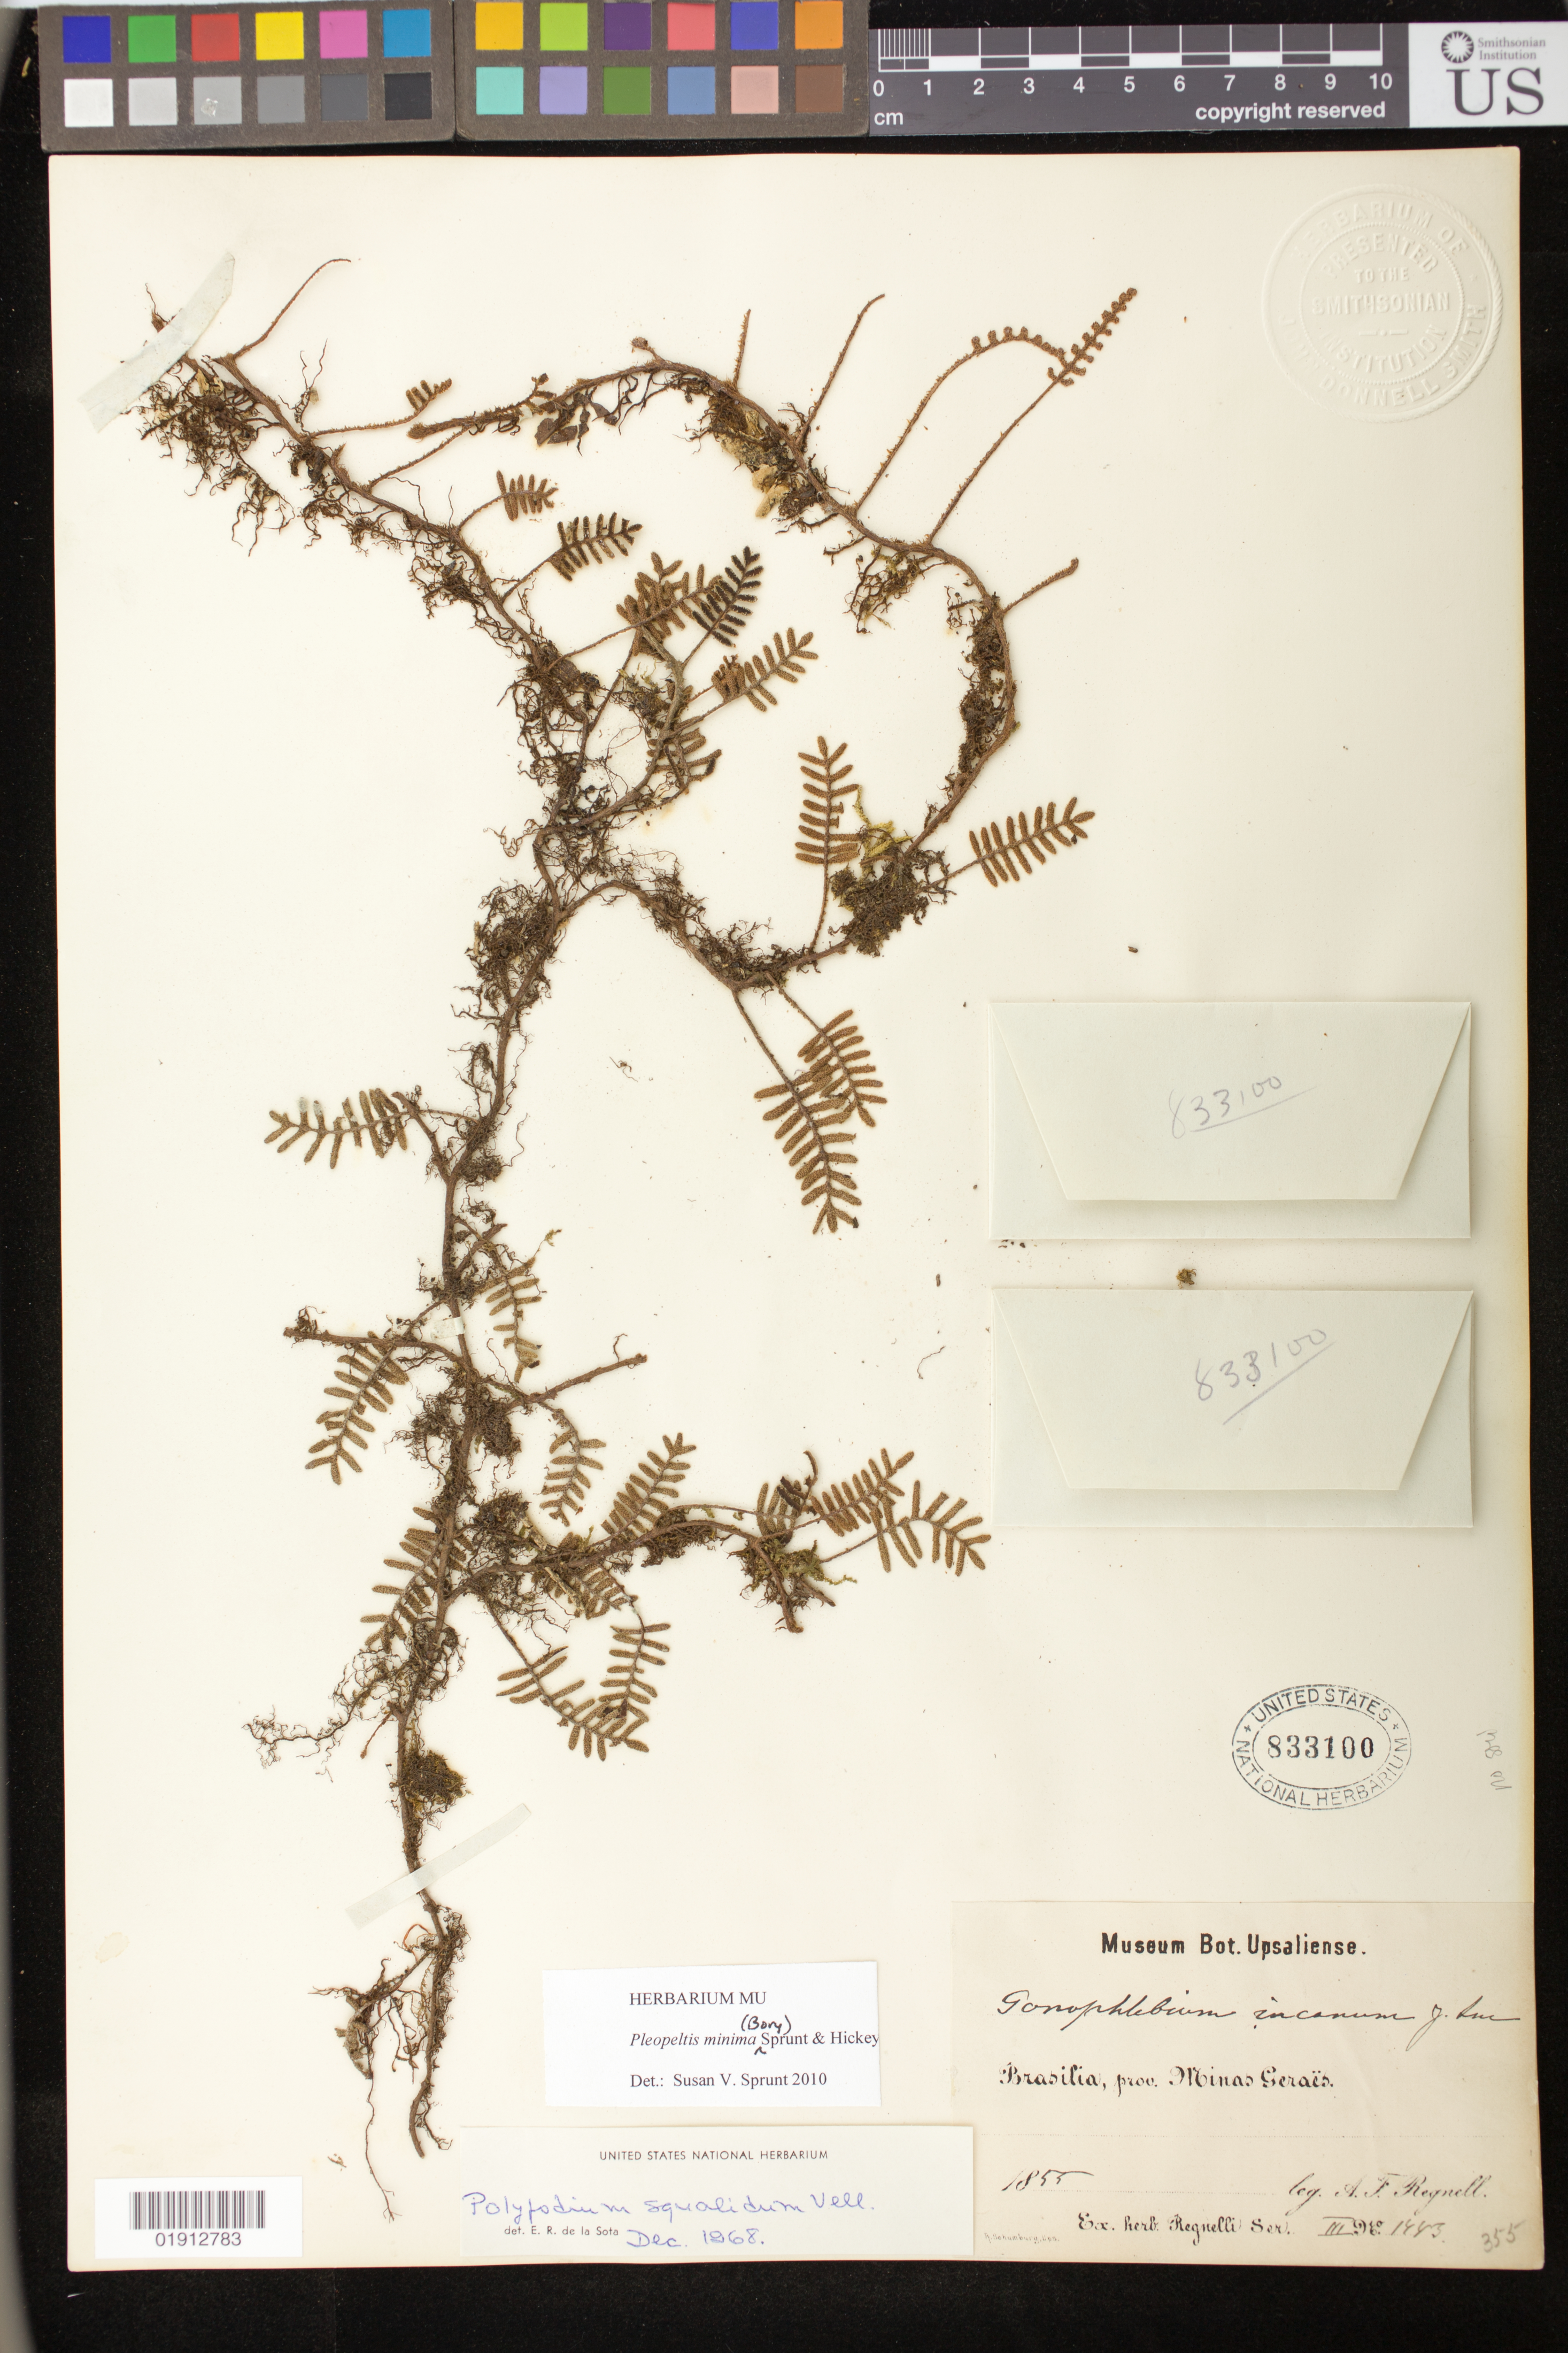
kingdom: Plantae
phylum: Tracheophyta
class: Polypodiopsida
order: Polypodiales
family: Polypodiaceae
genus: Pleopeltis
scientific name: Pleopeltis minima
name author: (Bory) J. Prado & R. Y. Hirai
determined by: Sprunt, S. V.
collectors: A. F. Regnell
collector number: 1443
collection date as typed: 1855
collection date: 1855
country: Brazil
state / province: Minas Gerais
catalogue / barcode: US 833100